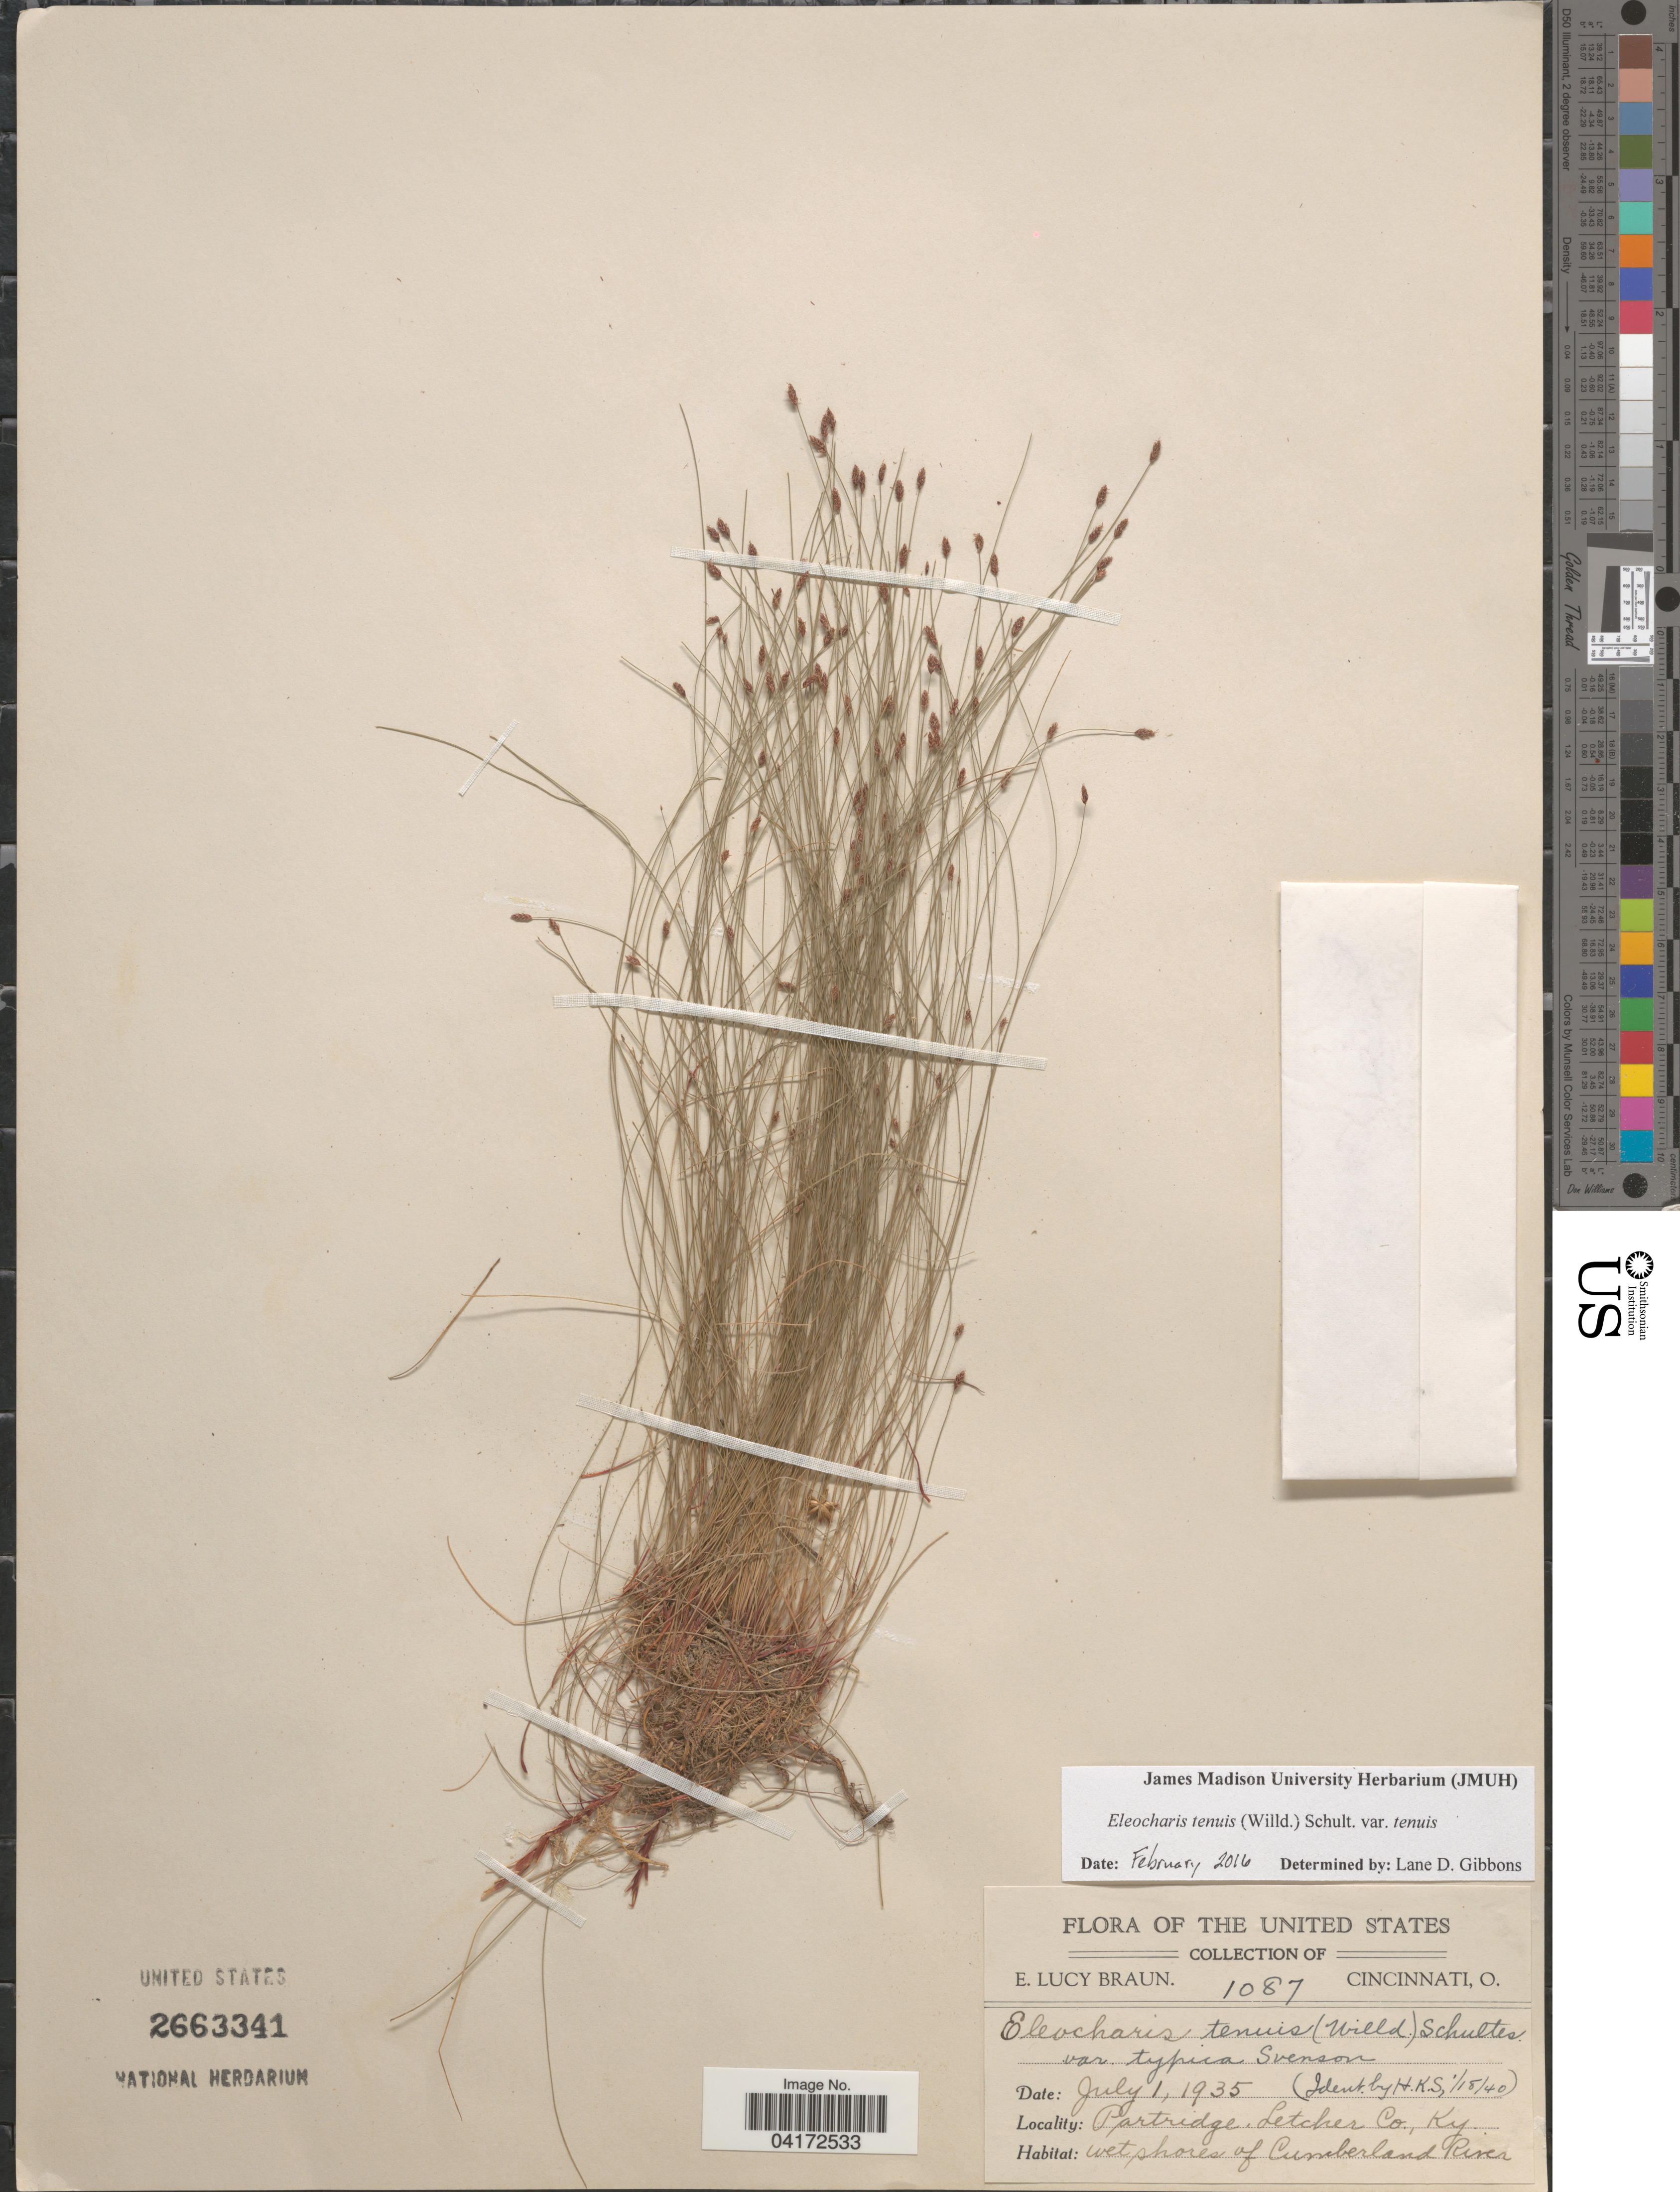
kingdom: Plantae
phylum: Tracheophyta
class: Liliopsida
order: Poales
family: Cyperaceae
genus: Eleocharis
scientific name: Eleocharis tenuis var. tenuis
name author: (Willd.) Schult.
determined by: Gibbons, Lane D.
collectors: E. L. Braun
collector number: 1087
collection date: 1935-07-01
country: United States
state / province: Kentucky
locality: Partridge. Letcher Co. Wet shores of Cumberland River.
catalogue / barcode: US 2663341